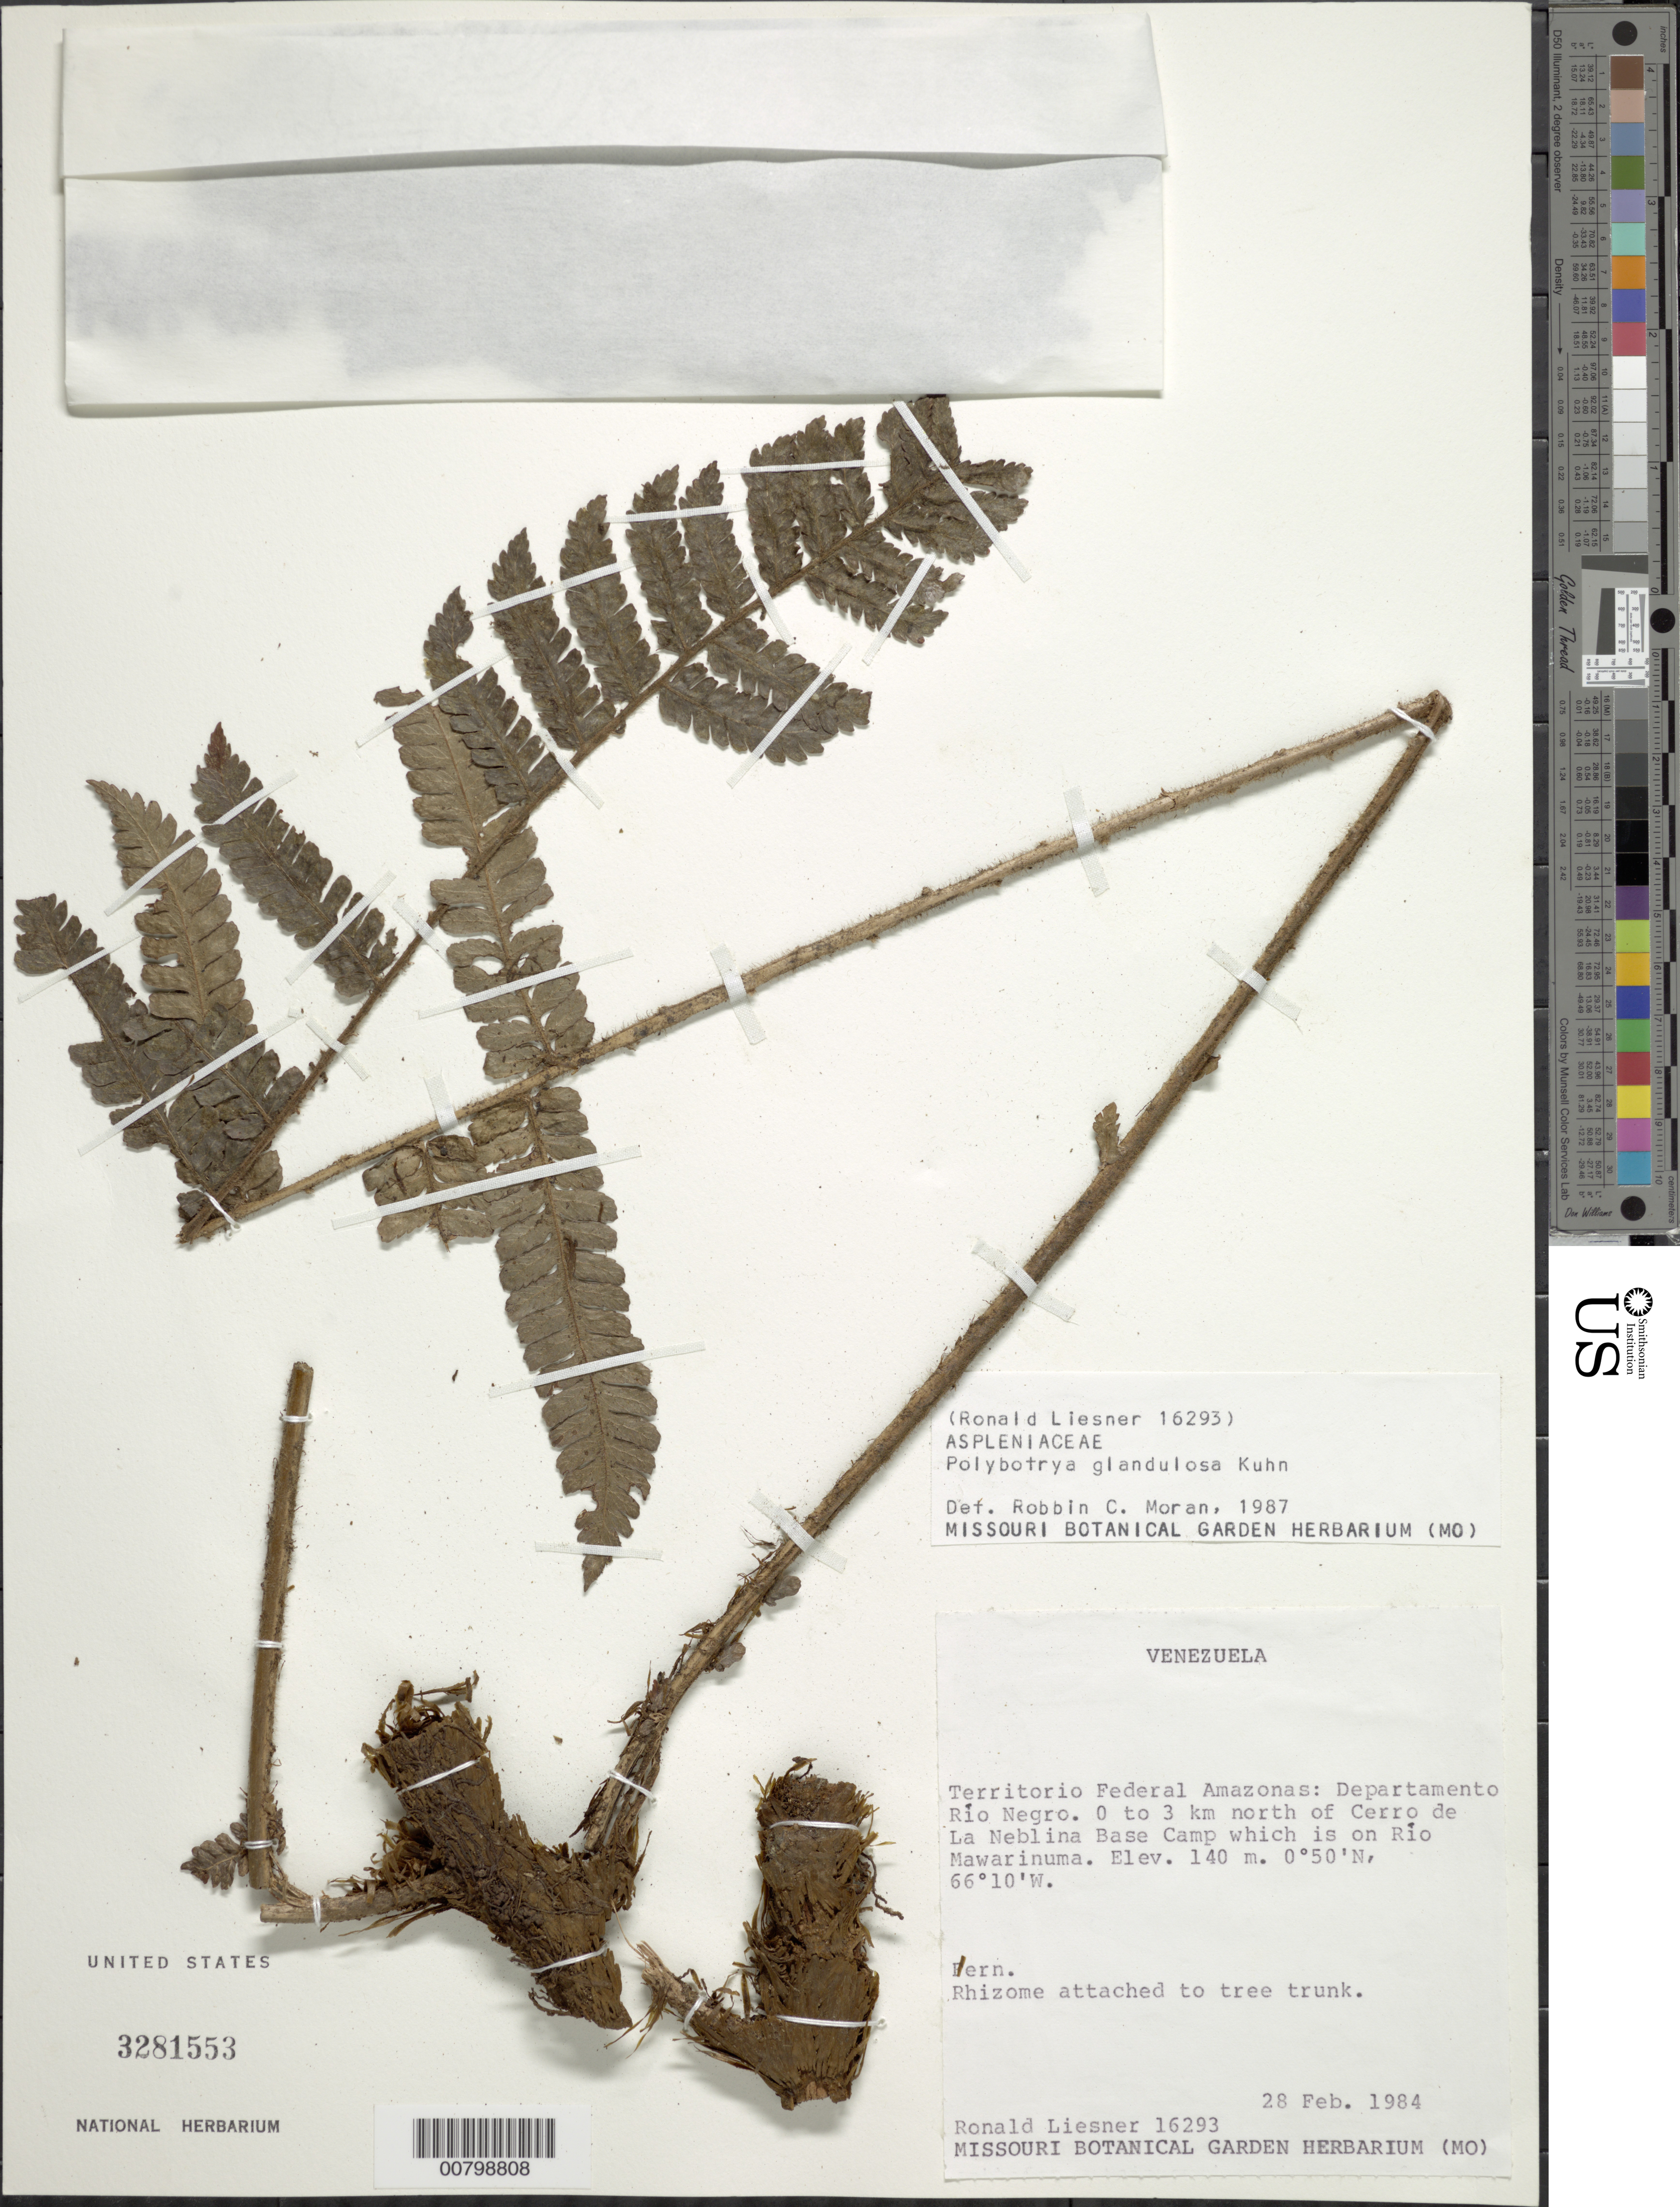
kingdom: Plantae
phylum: Tracheophyta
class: Polypodiopsida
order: Polypodiales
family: Dryopteridaceae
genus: Polybotrya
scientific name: Polybotrya glandulosa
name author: Mett.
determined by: Moran, R. C.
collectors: R. L. Liesner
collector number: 16293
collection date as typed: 28-Feb-84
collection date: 1984-02-28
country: Venezuela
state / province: Amazonas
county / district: Río Negro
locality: Río Mawarinuma, 0-3 km N of Cerro de La Neblina Base Camp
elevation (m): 140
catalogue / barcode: US 3281553